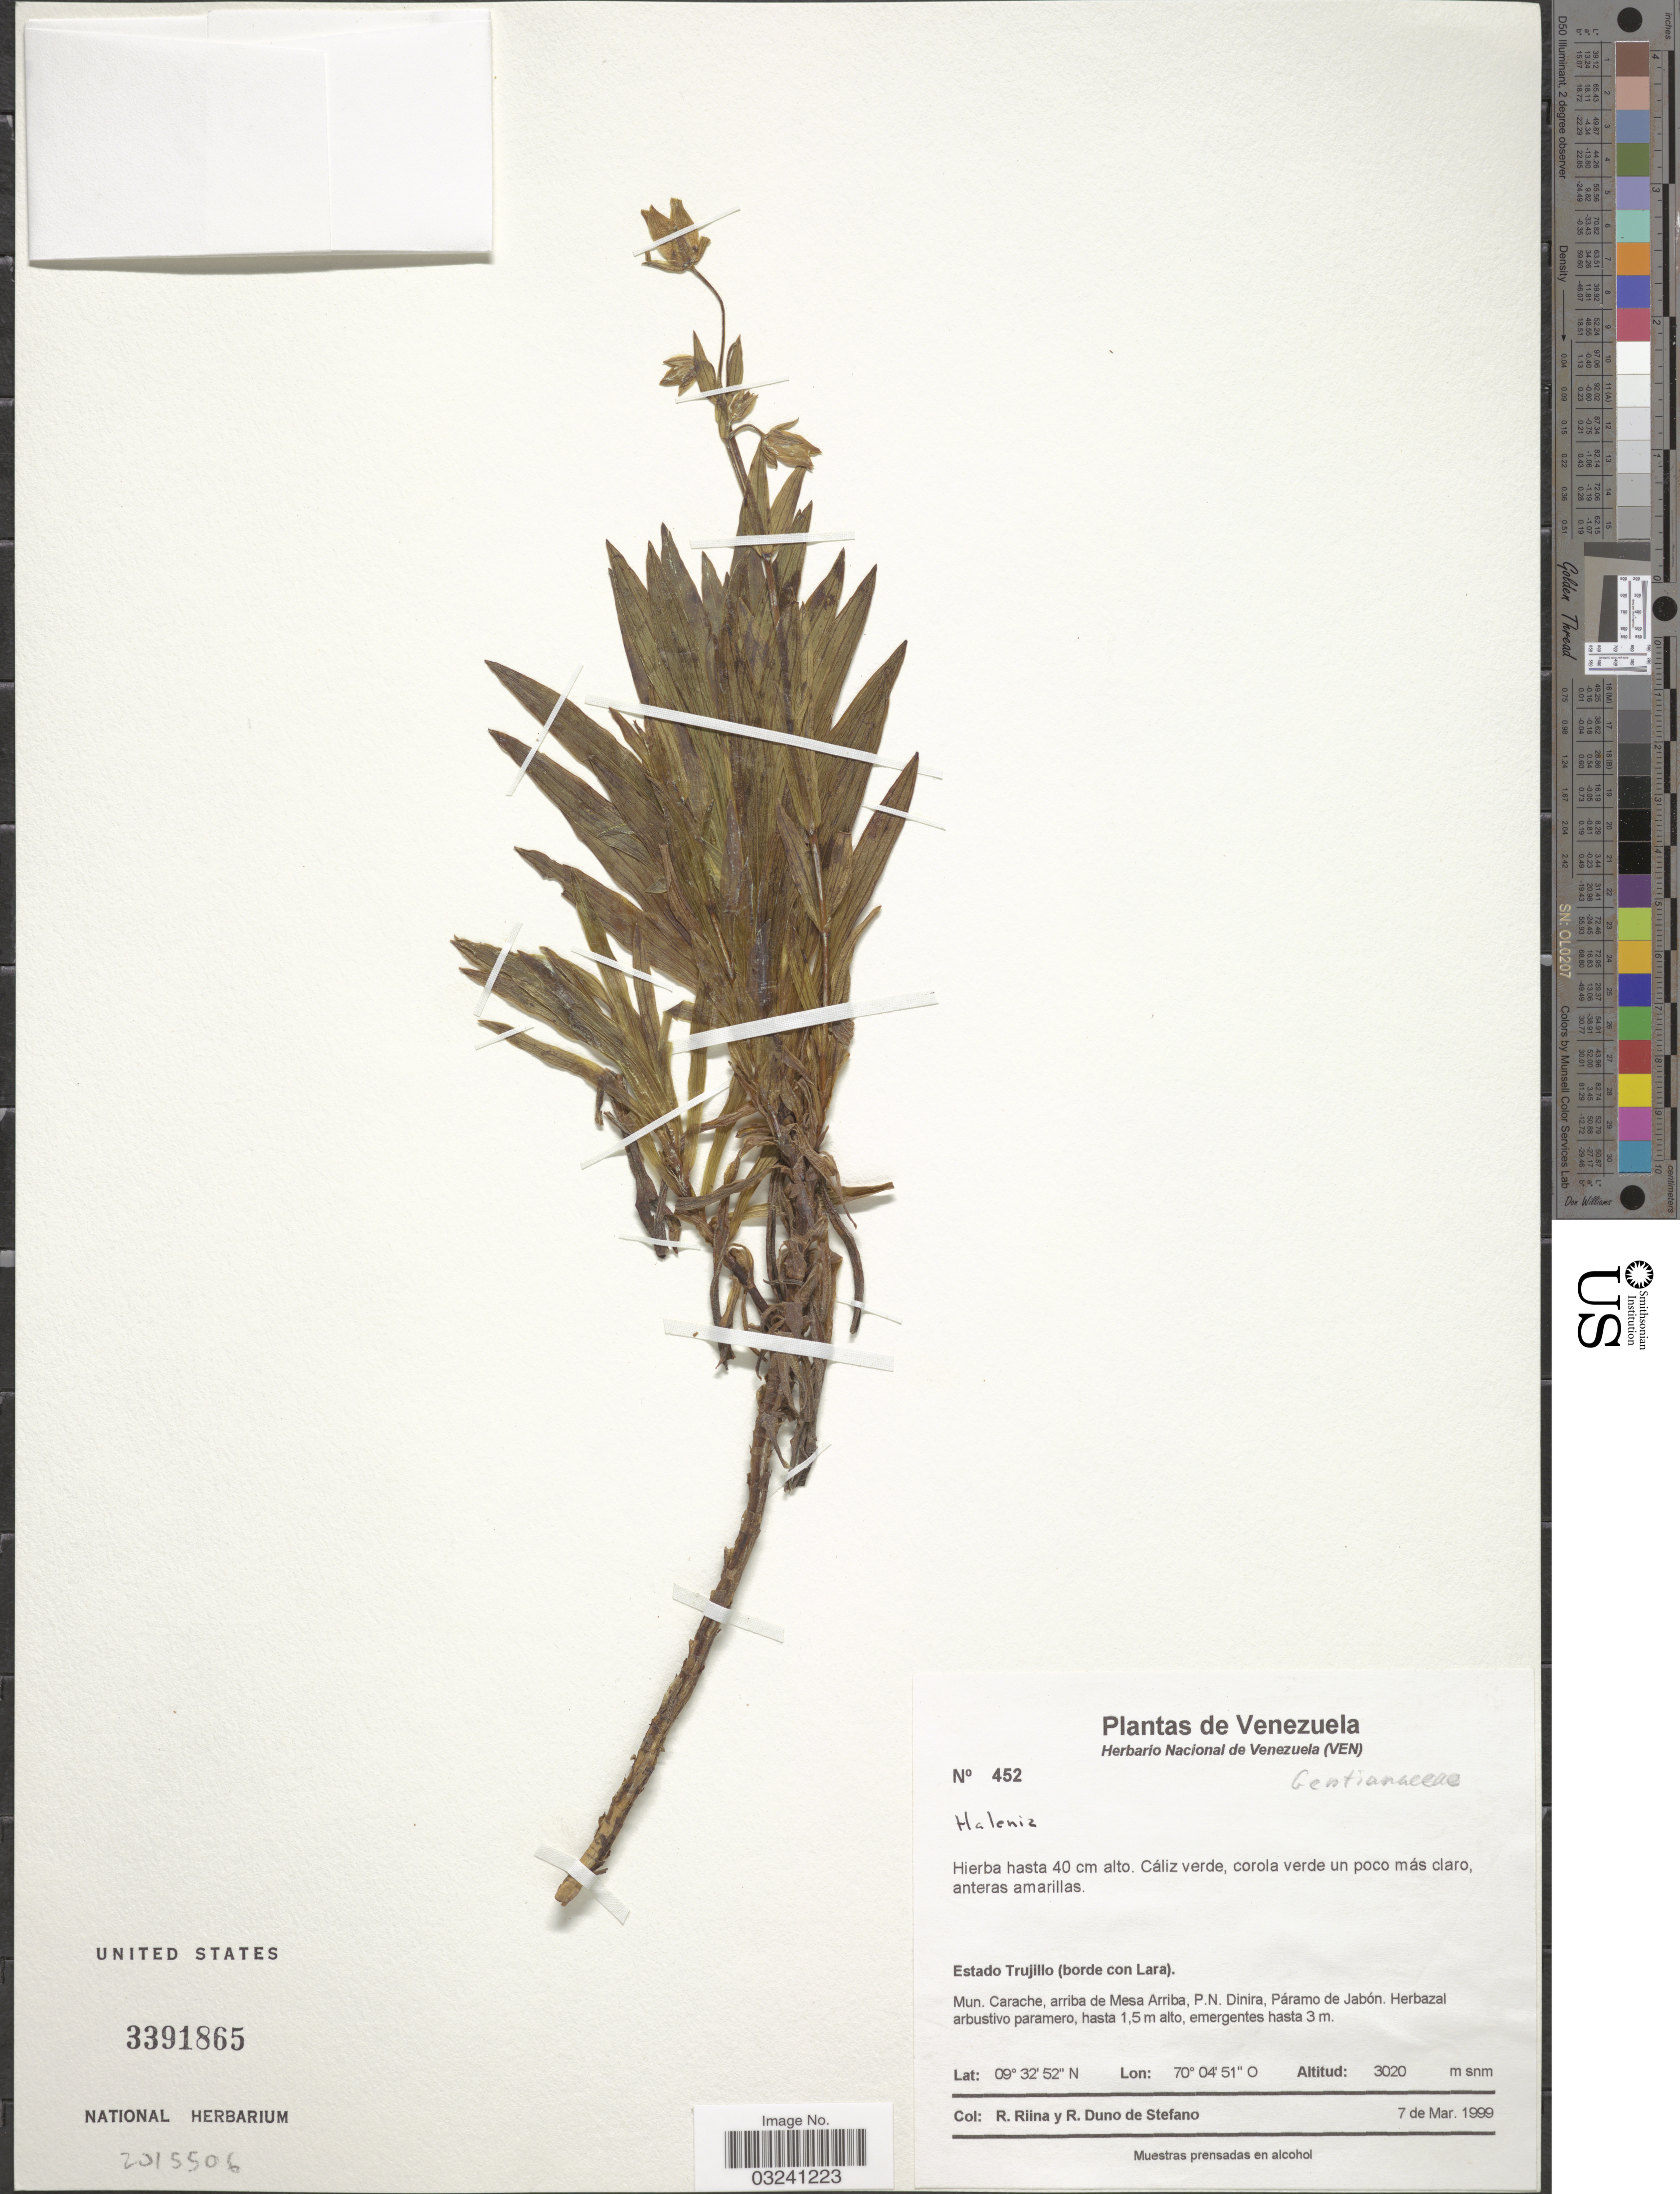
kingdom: Plantae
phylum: Tracheophyta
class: Magnoliopsida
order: Gentianales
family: Gentianaceae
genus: Helia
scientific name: Helia sp.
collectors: R. Riina & R. Duno de Stefano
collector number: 452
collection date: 1999-03-07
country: Venezuela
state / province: Trujillo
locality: Estado Trujillo (borde con Lara), Mun. Carache, arriba de Mesa Arriba, P.N. Dinira, Páramo de Jabón.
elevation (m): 3020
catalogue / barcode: US 3391865